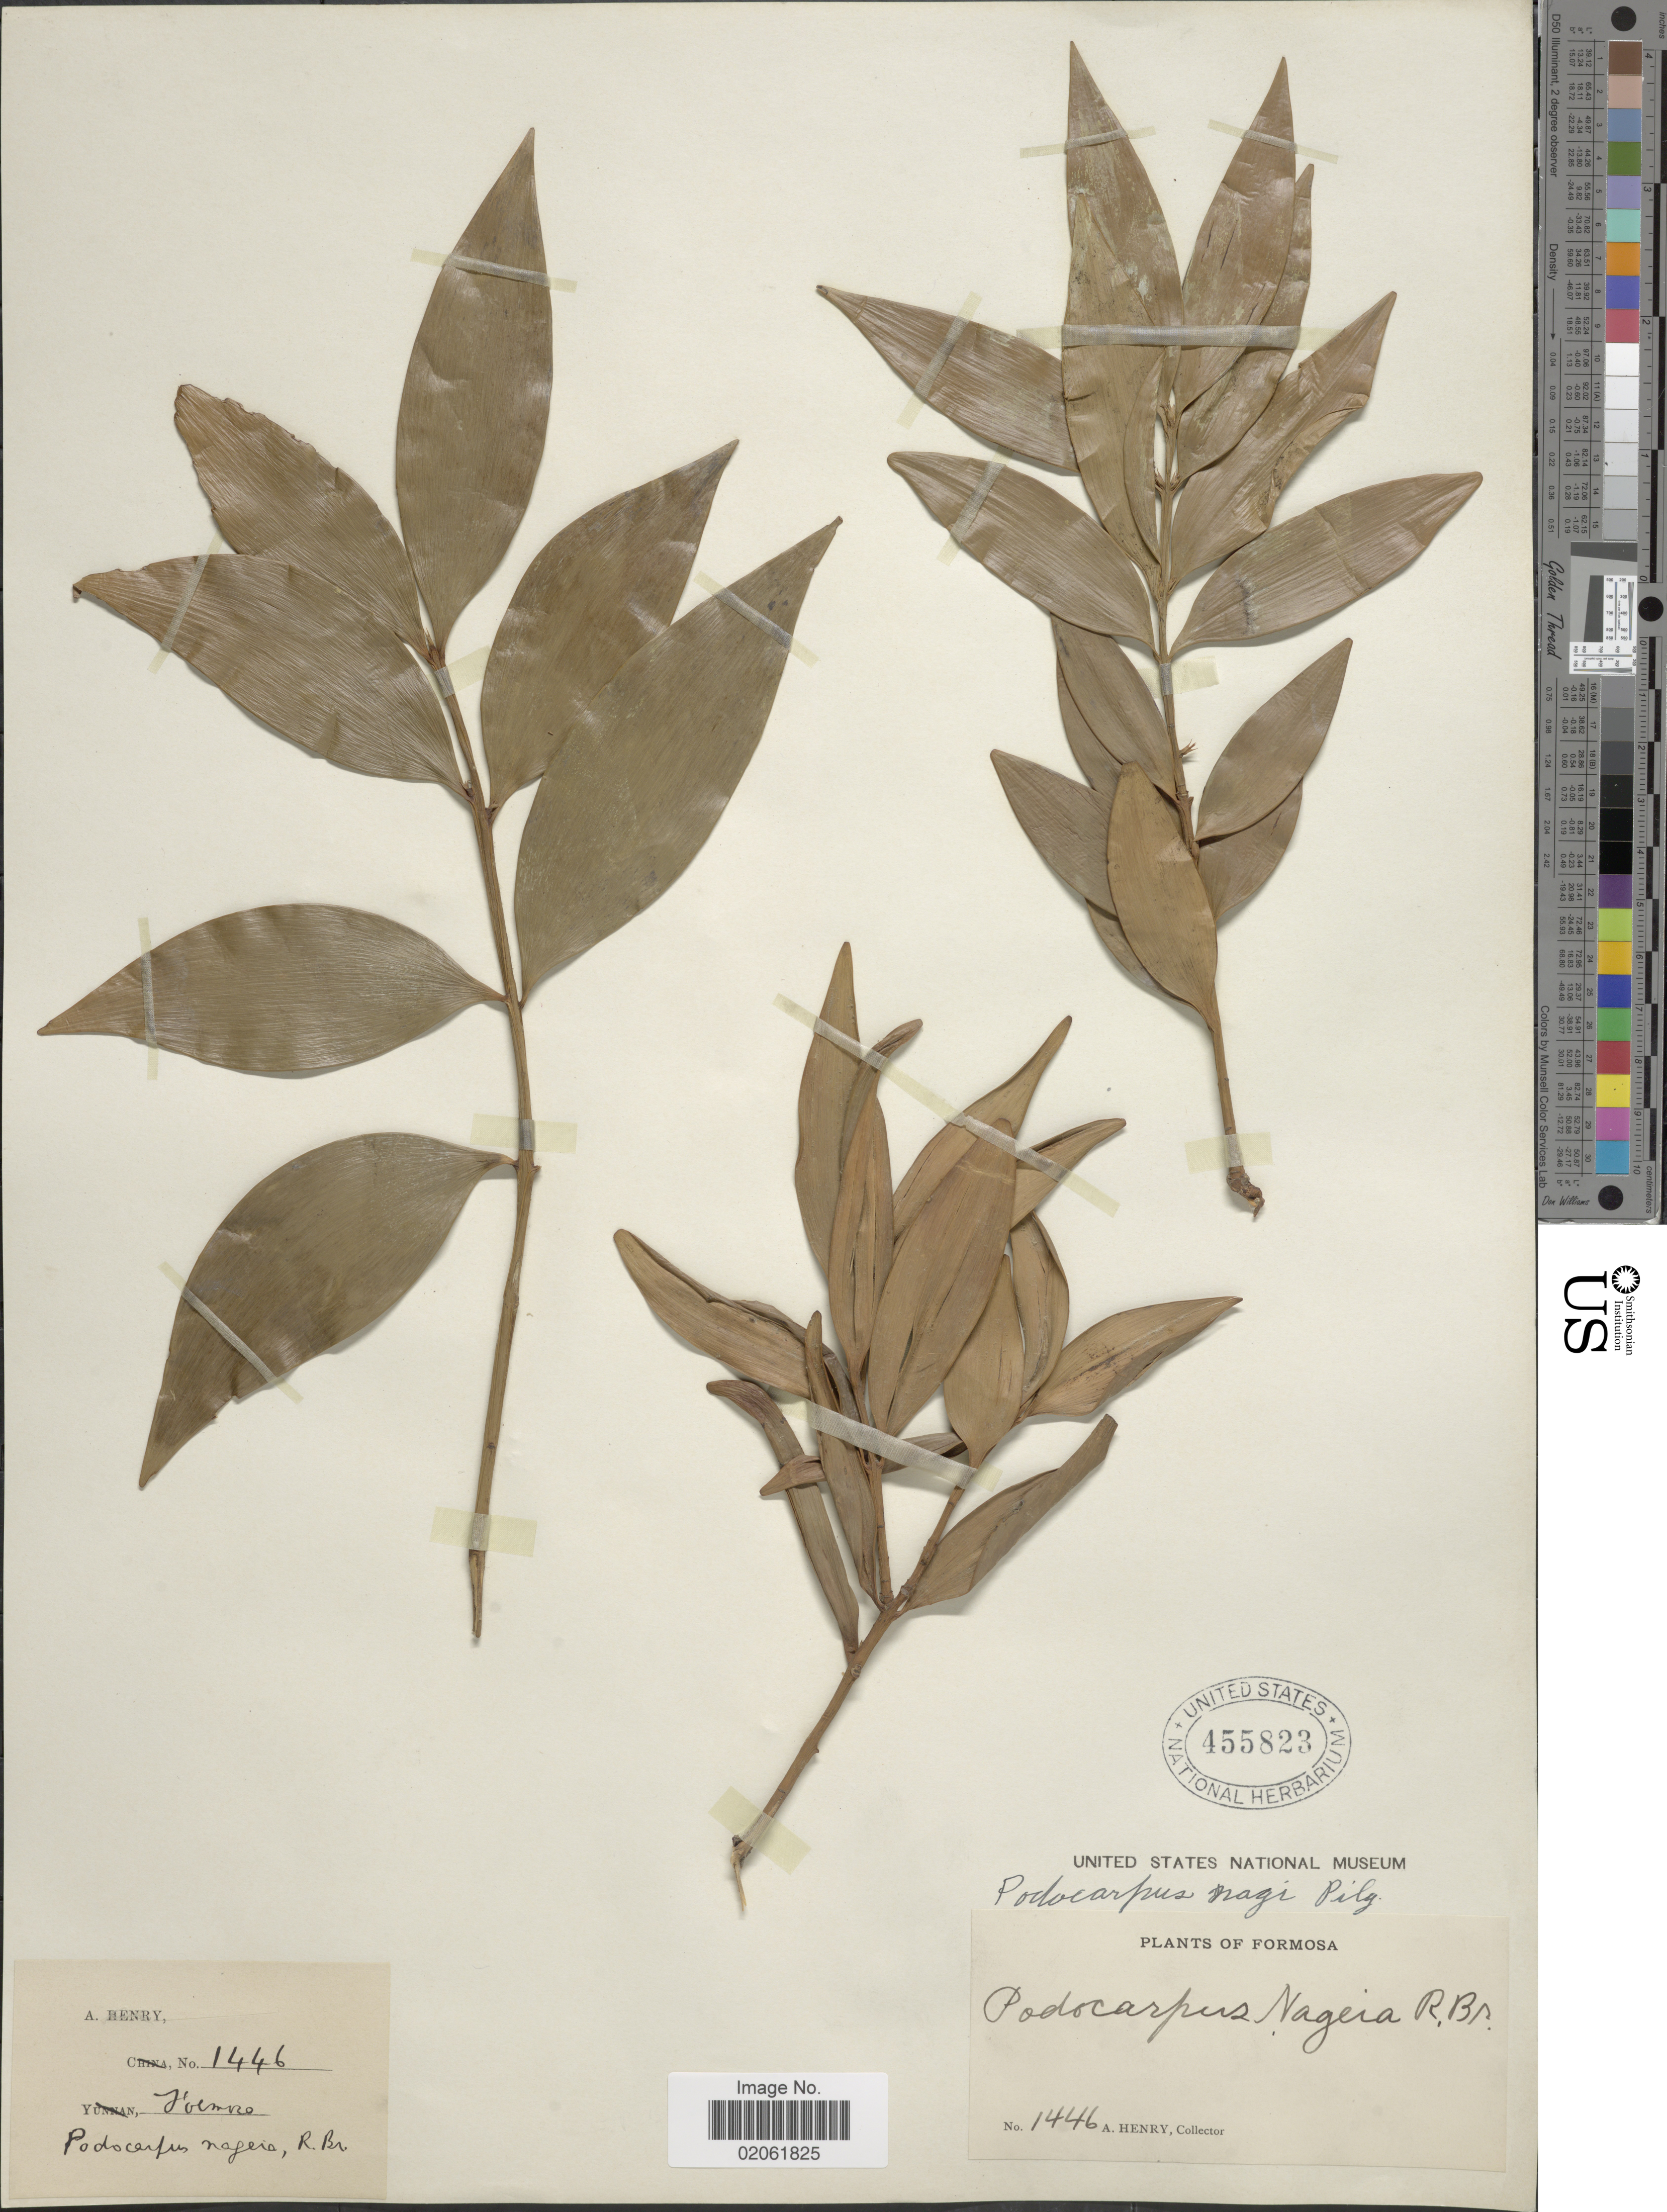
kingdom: Plantae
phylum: Tracheophyta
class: Pinopsida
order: Pinales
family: Podocarpaceae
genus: Podocarpus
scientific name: Podocarpus nagi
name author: (Thunb.) Pilg.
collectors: A. Henry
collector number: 1446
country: Taiwan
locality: Formosa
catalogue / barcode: US 455823